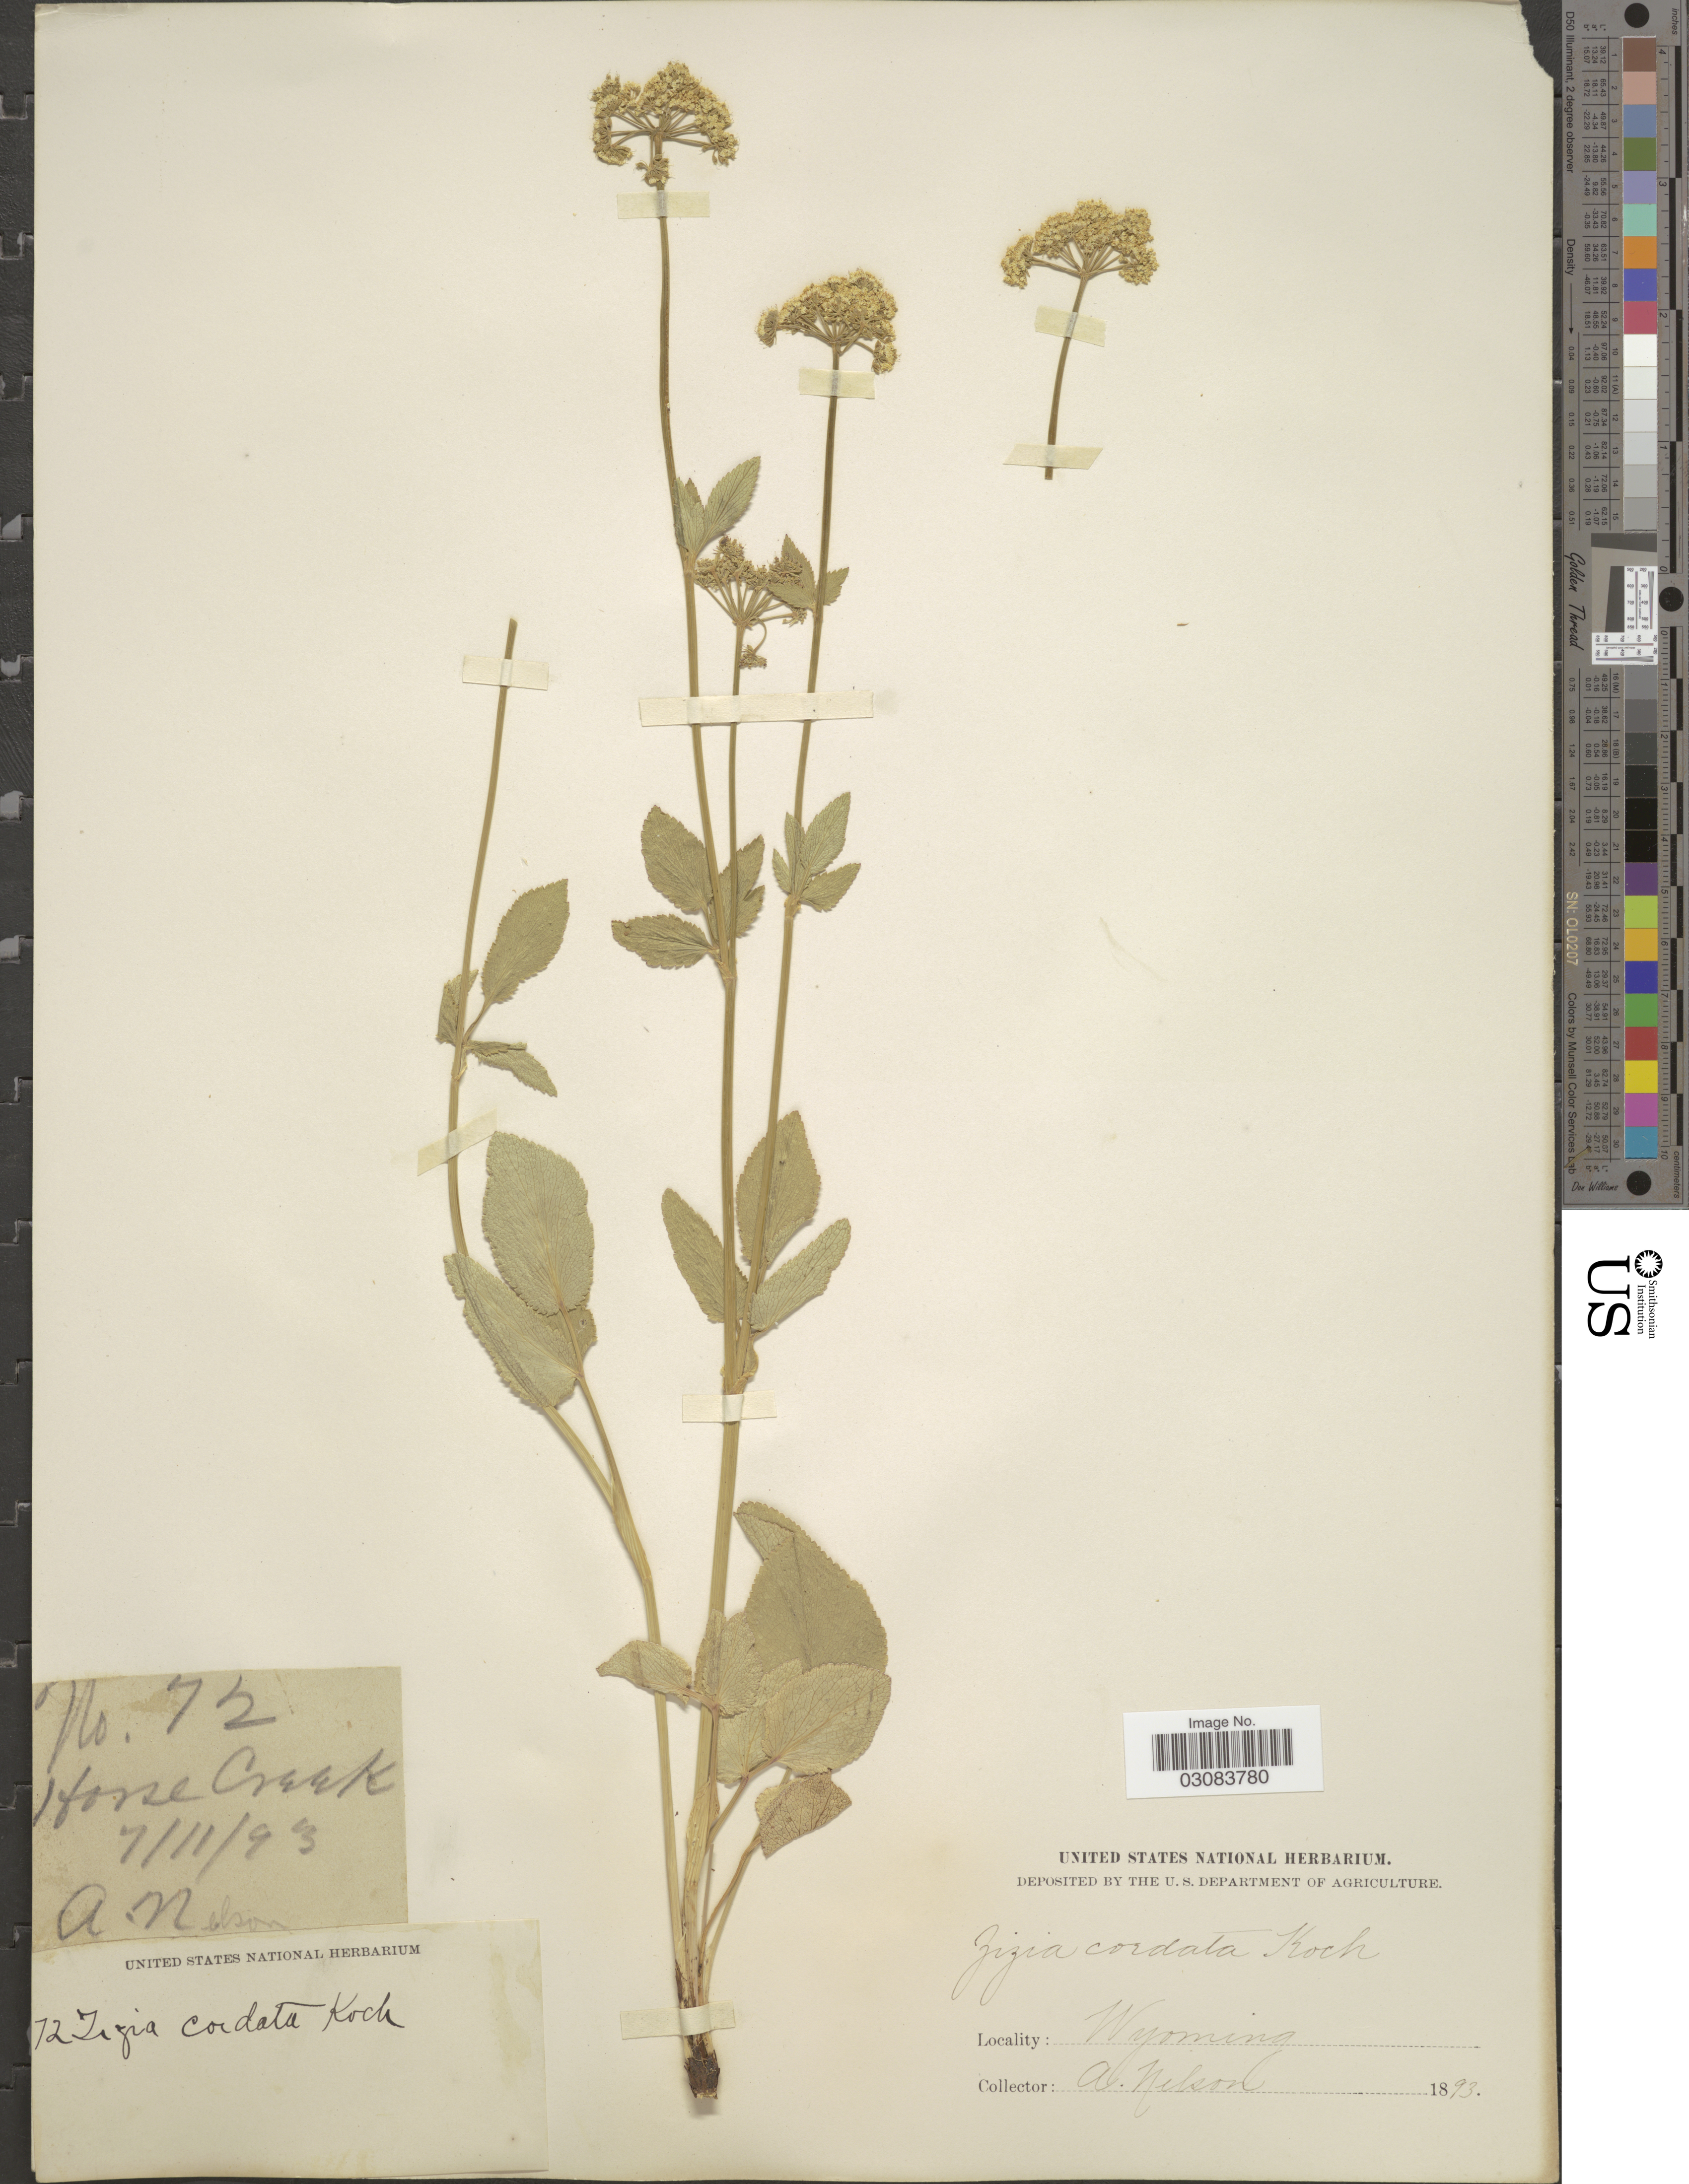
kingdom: Plantae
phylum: Tracheophyta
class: Magnoliopsida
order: Apiales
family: Apiaceae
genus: Zizia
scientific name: Zizia aptera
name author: (A. Gray) Fernald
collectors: A. Nelson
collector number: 72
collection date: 1893-11-07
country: United States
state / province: Wyoming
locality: Horse Creek.